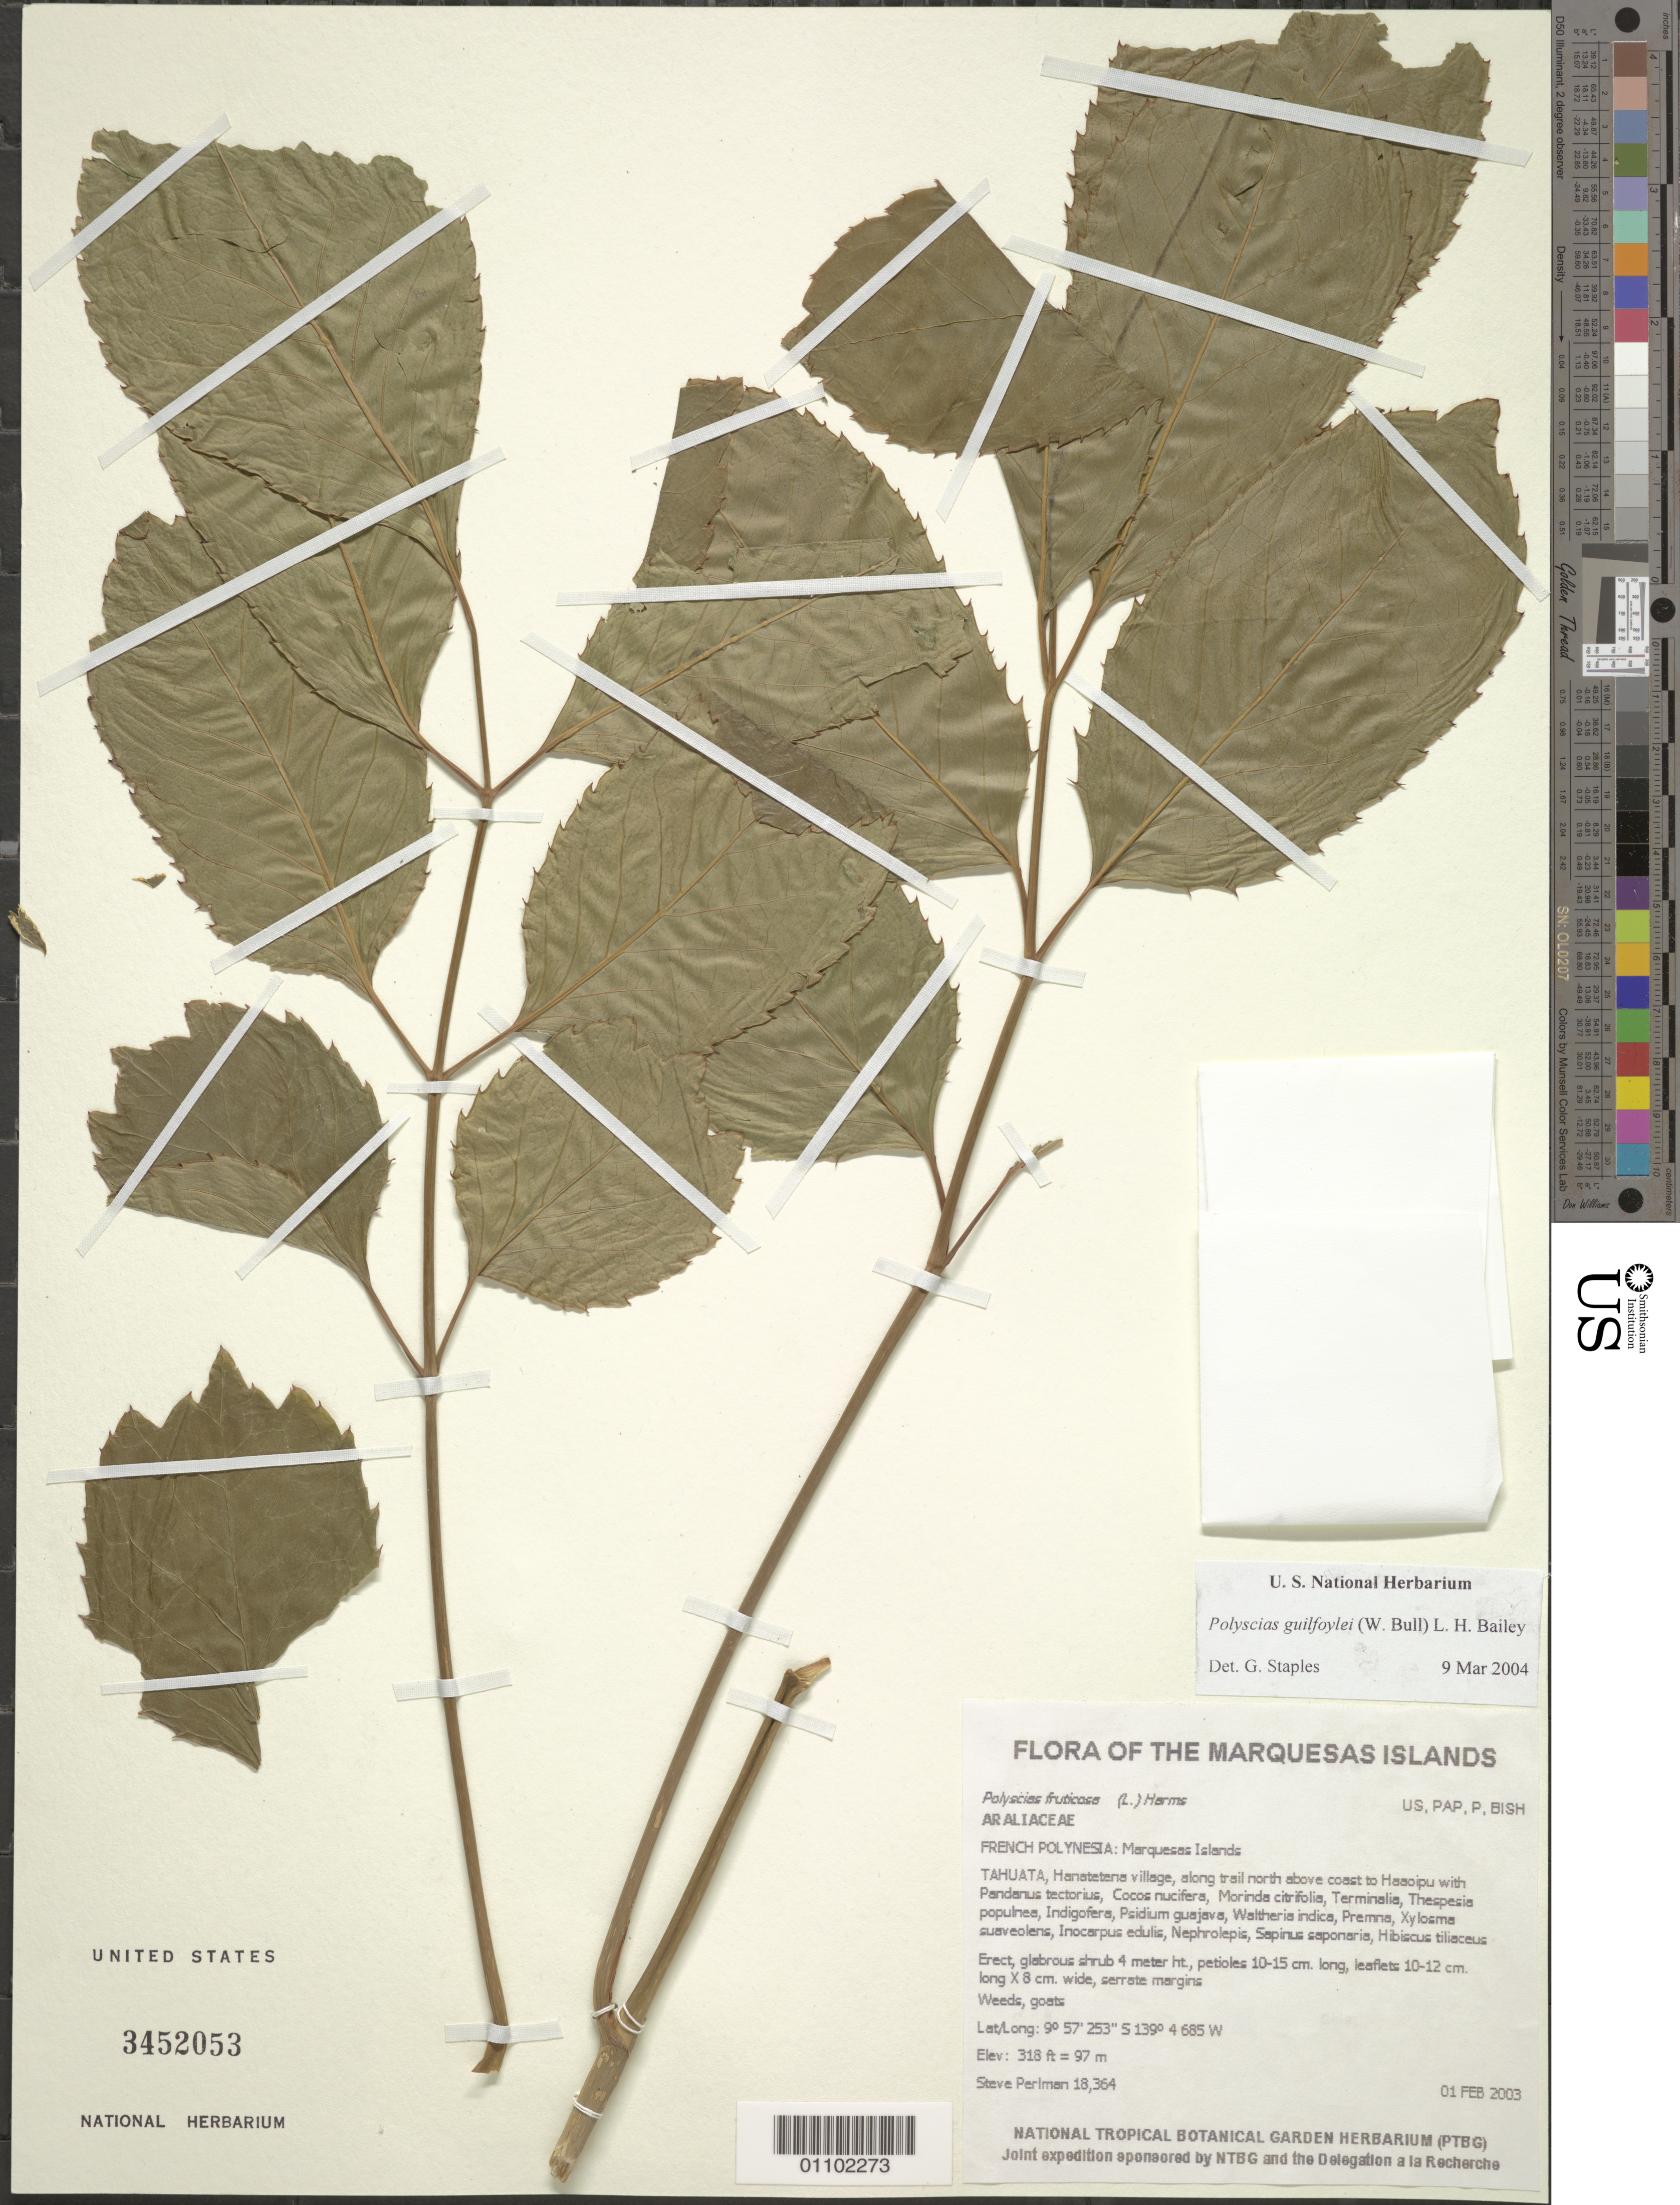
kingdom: Plantae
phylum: Tracheophyta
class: Magnoliopsida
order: Apiales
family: Araliaceae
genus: Polyscias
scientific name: Polyscias guilfoylei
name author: (W. Bull) L.H. Bailey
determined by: Staples, G.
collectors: S. P. Perlman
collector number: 18364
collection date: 2003-02-01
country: French Polynesia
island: Tahuata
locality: Hanatetena village, along trail north above coast to Haaoipu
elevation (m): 97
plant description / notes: Weeds, goats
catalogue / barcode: US 3452053